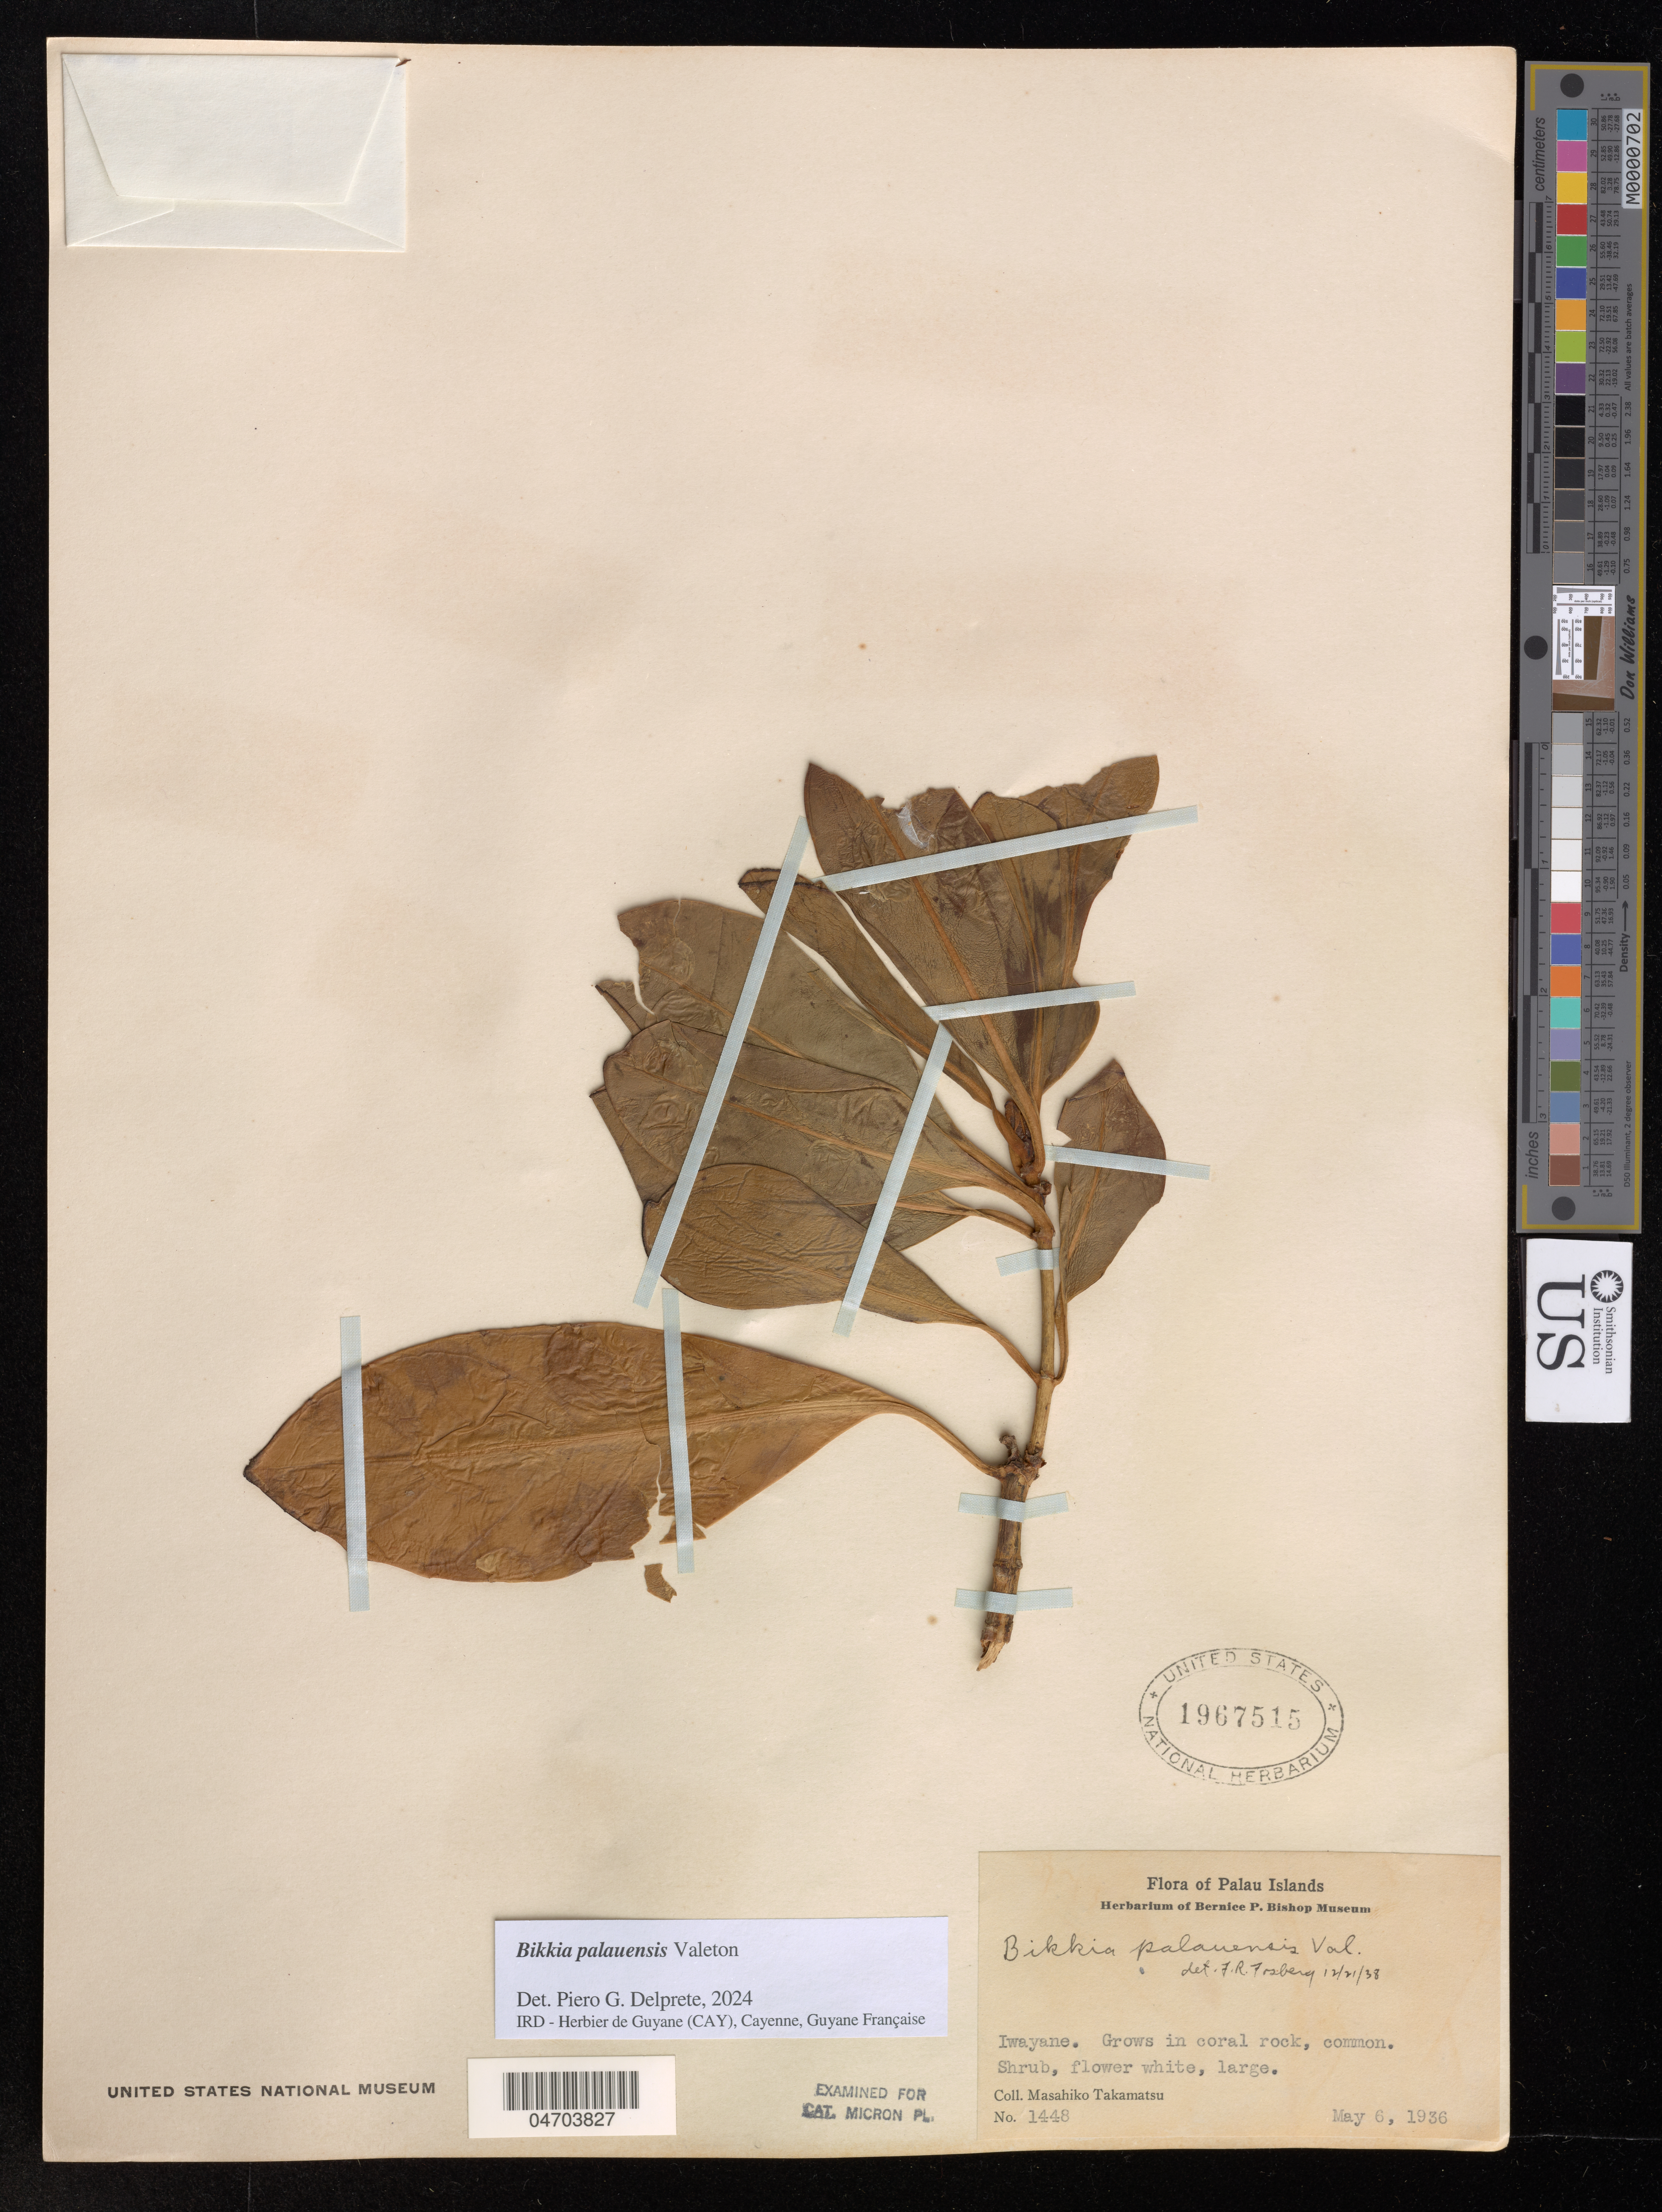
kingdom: Plantae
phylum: Tracheophyta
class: Magnoliopsida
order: Gentianales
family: Rubiaceae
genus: Bikkia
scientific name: Bikkia palauensis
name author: Valeton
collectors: M. Takamatsu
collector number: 1448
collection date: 1936-05-06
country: Belau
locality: Palau Islands. Iwayane.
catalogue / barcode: US 1967515